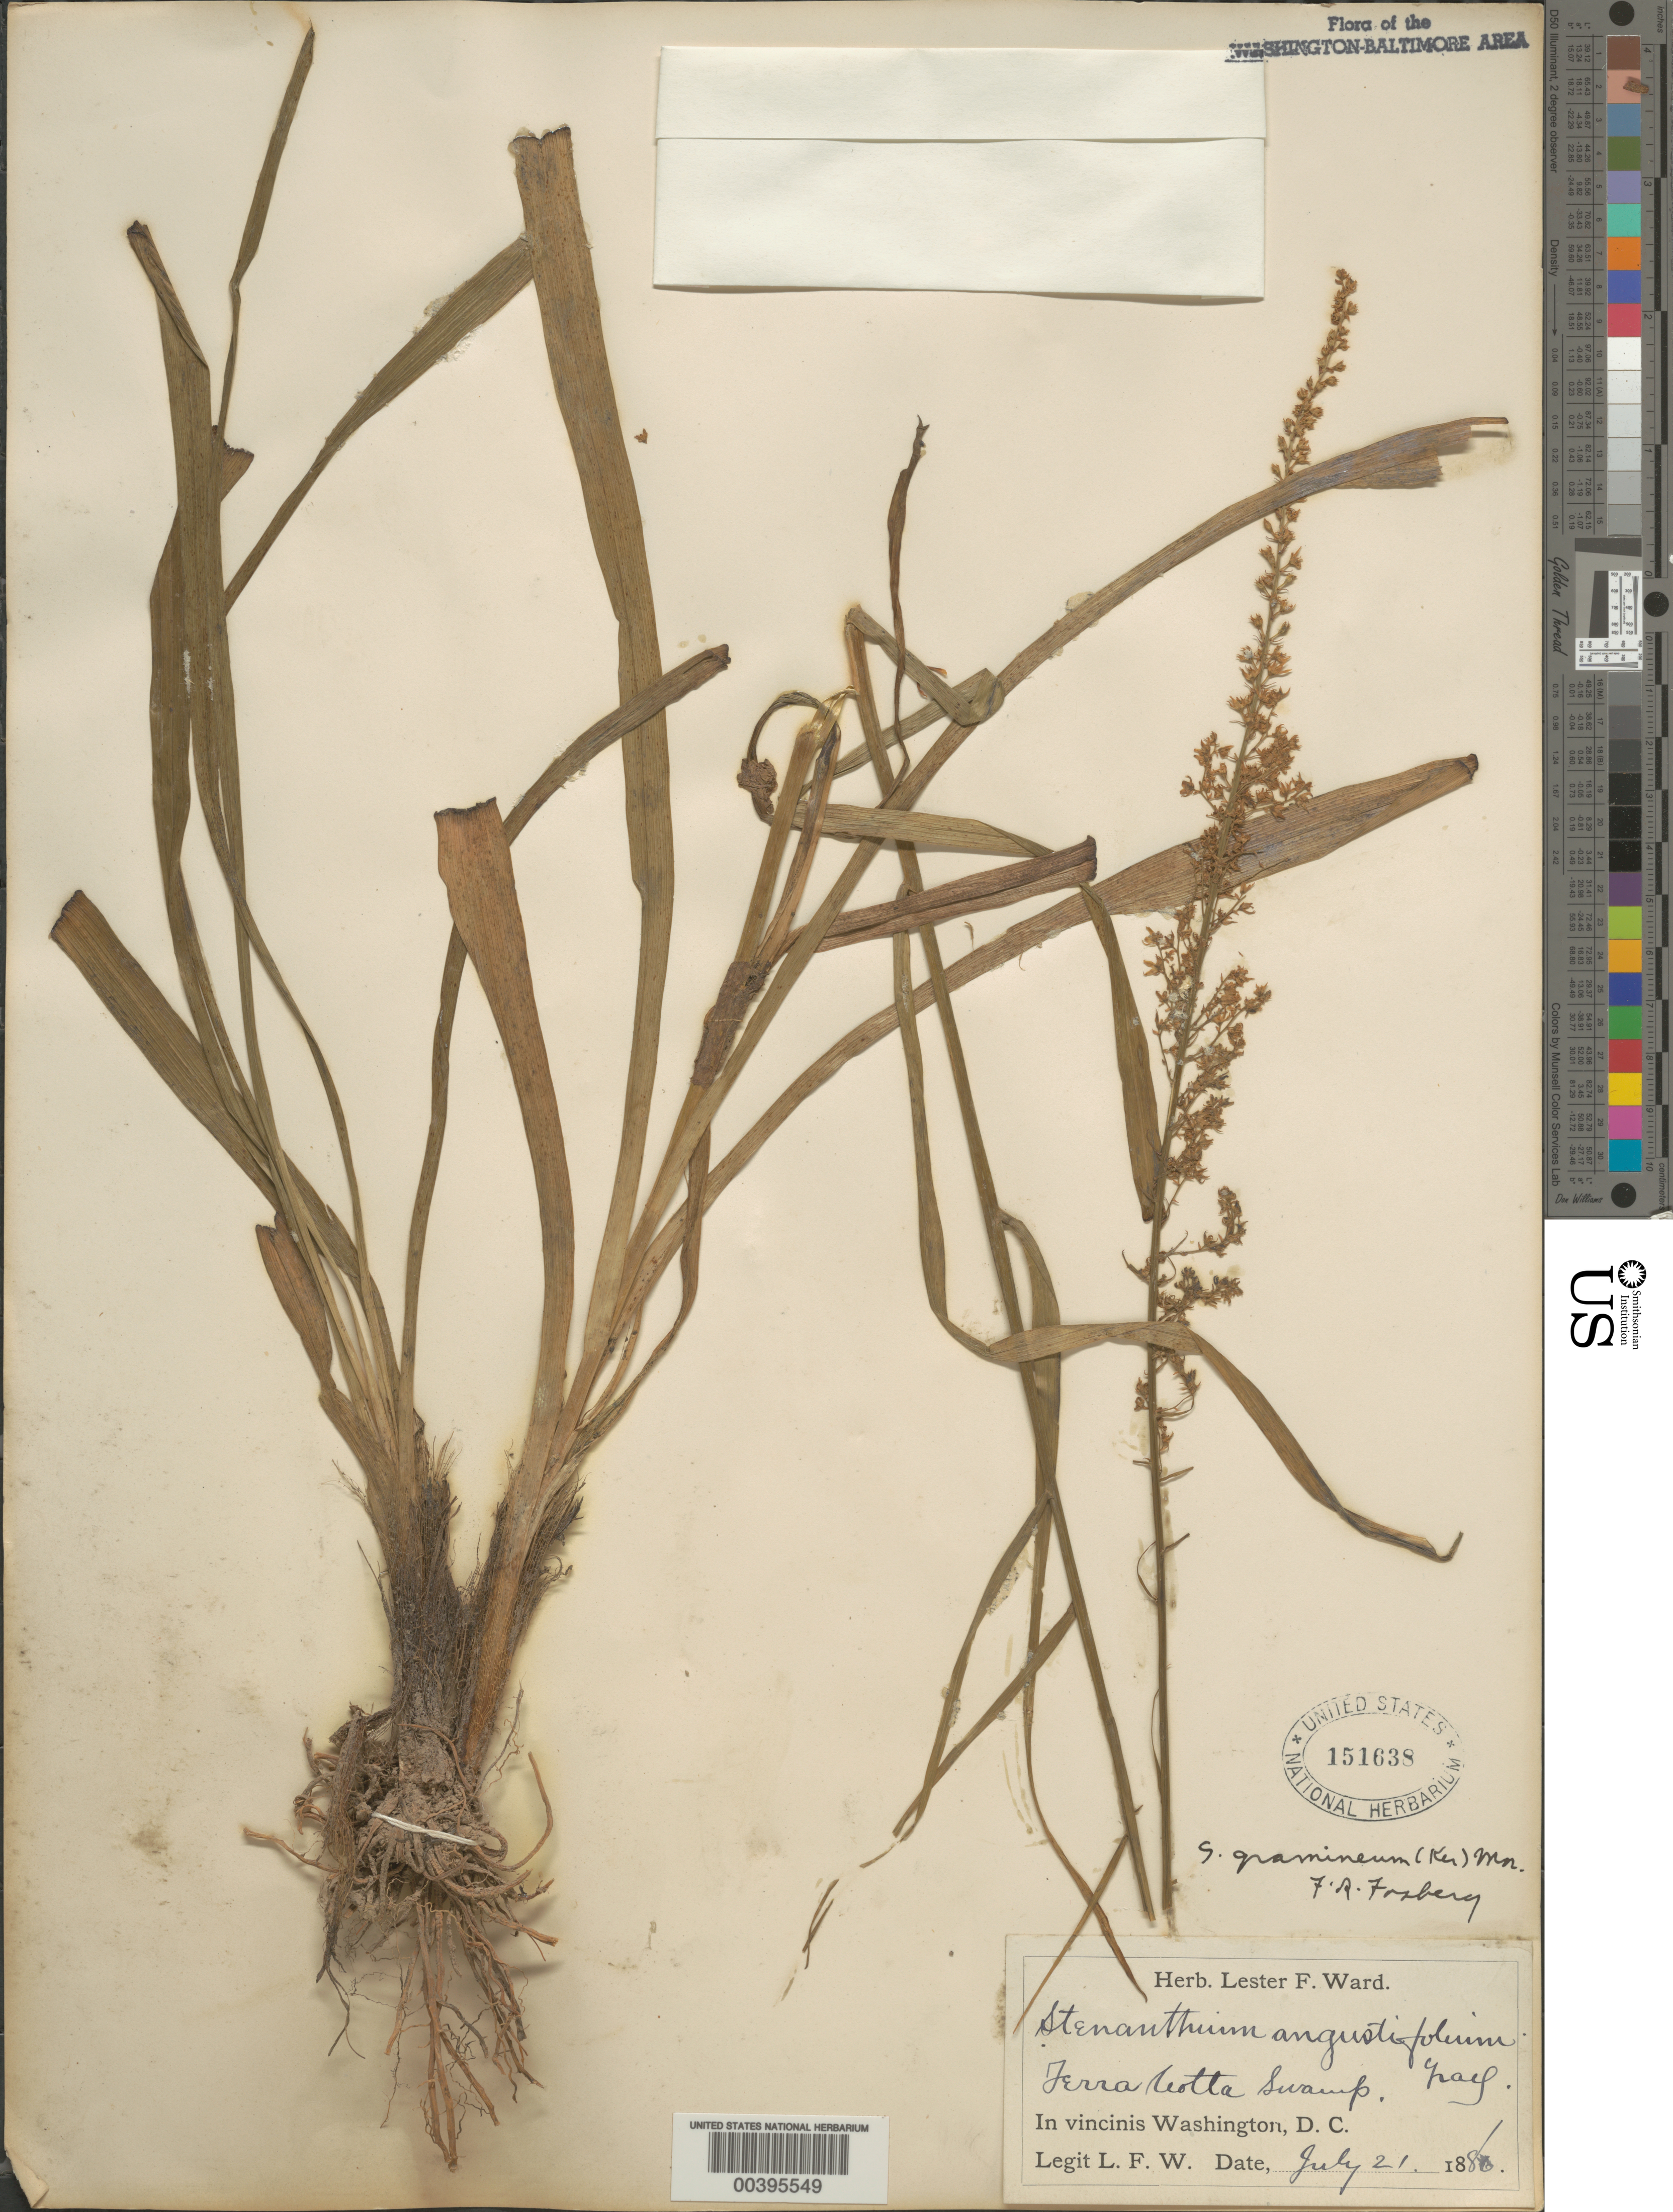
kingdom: Plantae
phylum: Tracheophyta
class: Liliopsida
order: Liliales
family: Melanthiaceae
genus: Stenanthium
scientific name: Stenanthium gramineum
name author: (Ker Gawl.) Morong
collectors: L. F. Ward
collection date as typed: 21 Jul 1886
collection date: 1886-07-21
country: United States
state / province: District of Columbia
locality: Terra Cotta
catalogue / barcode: US 151638